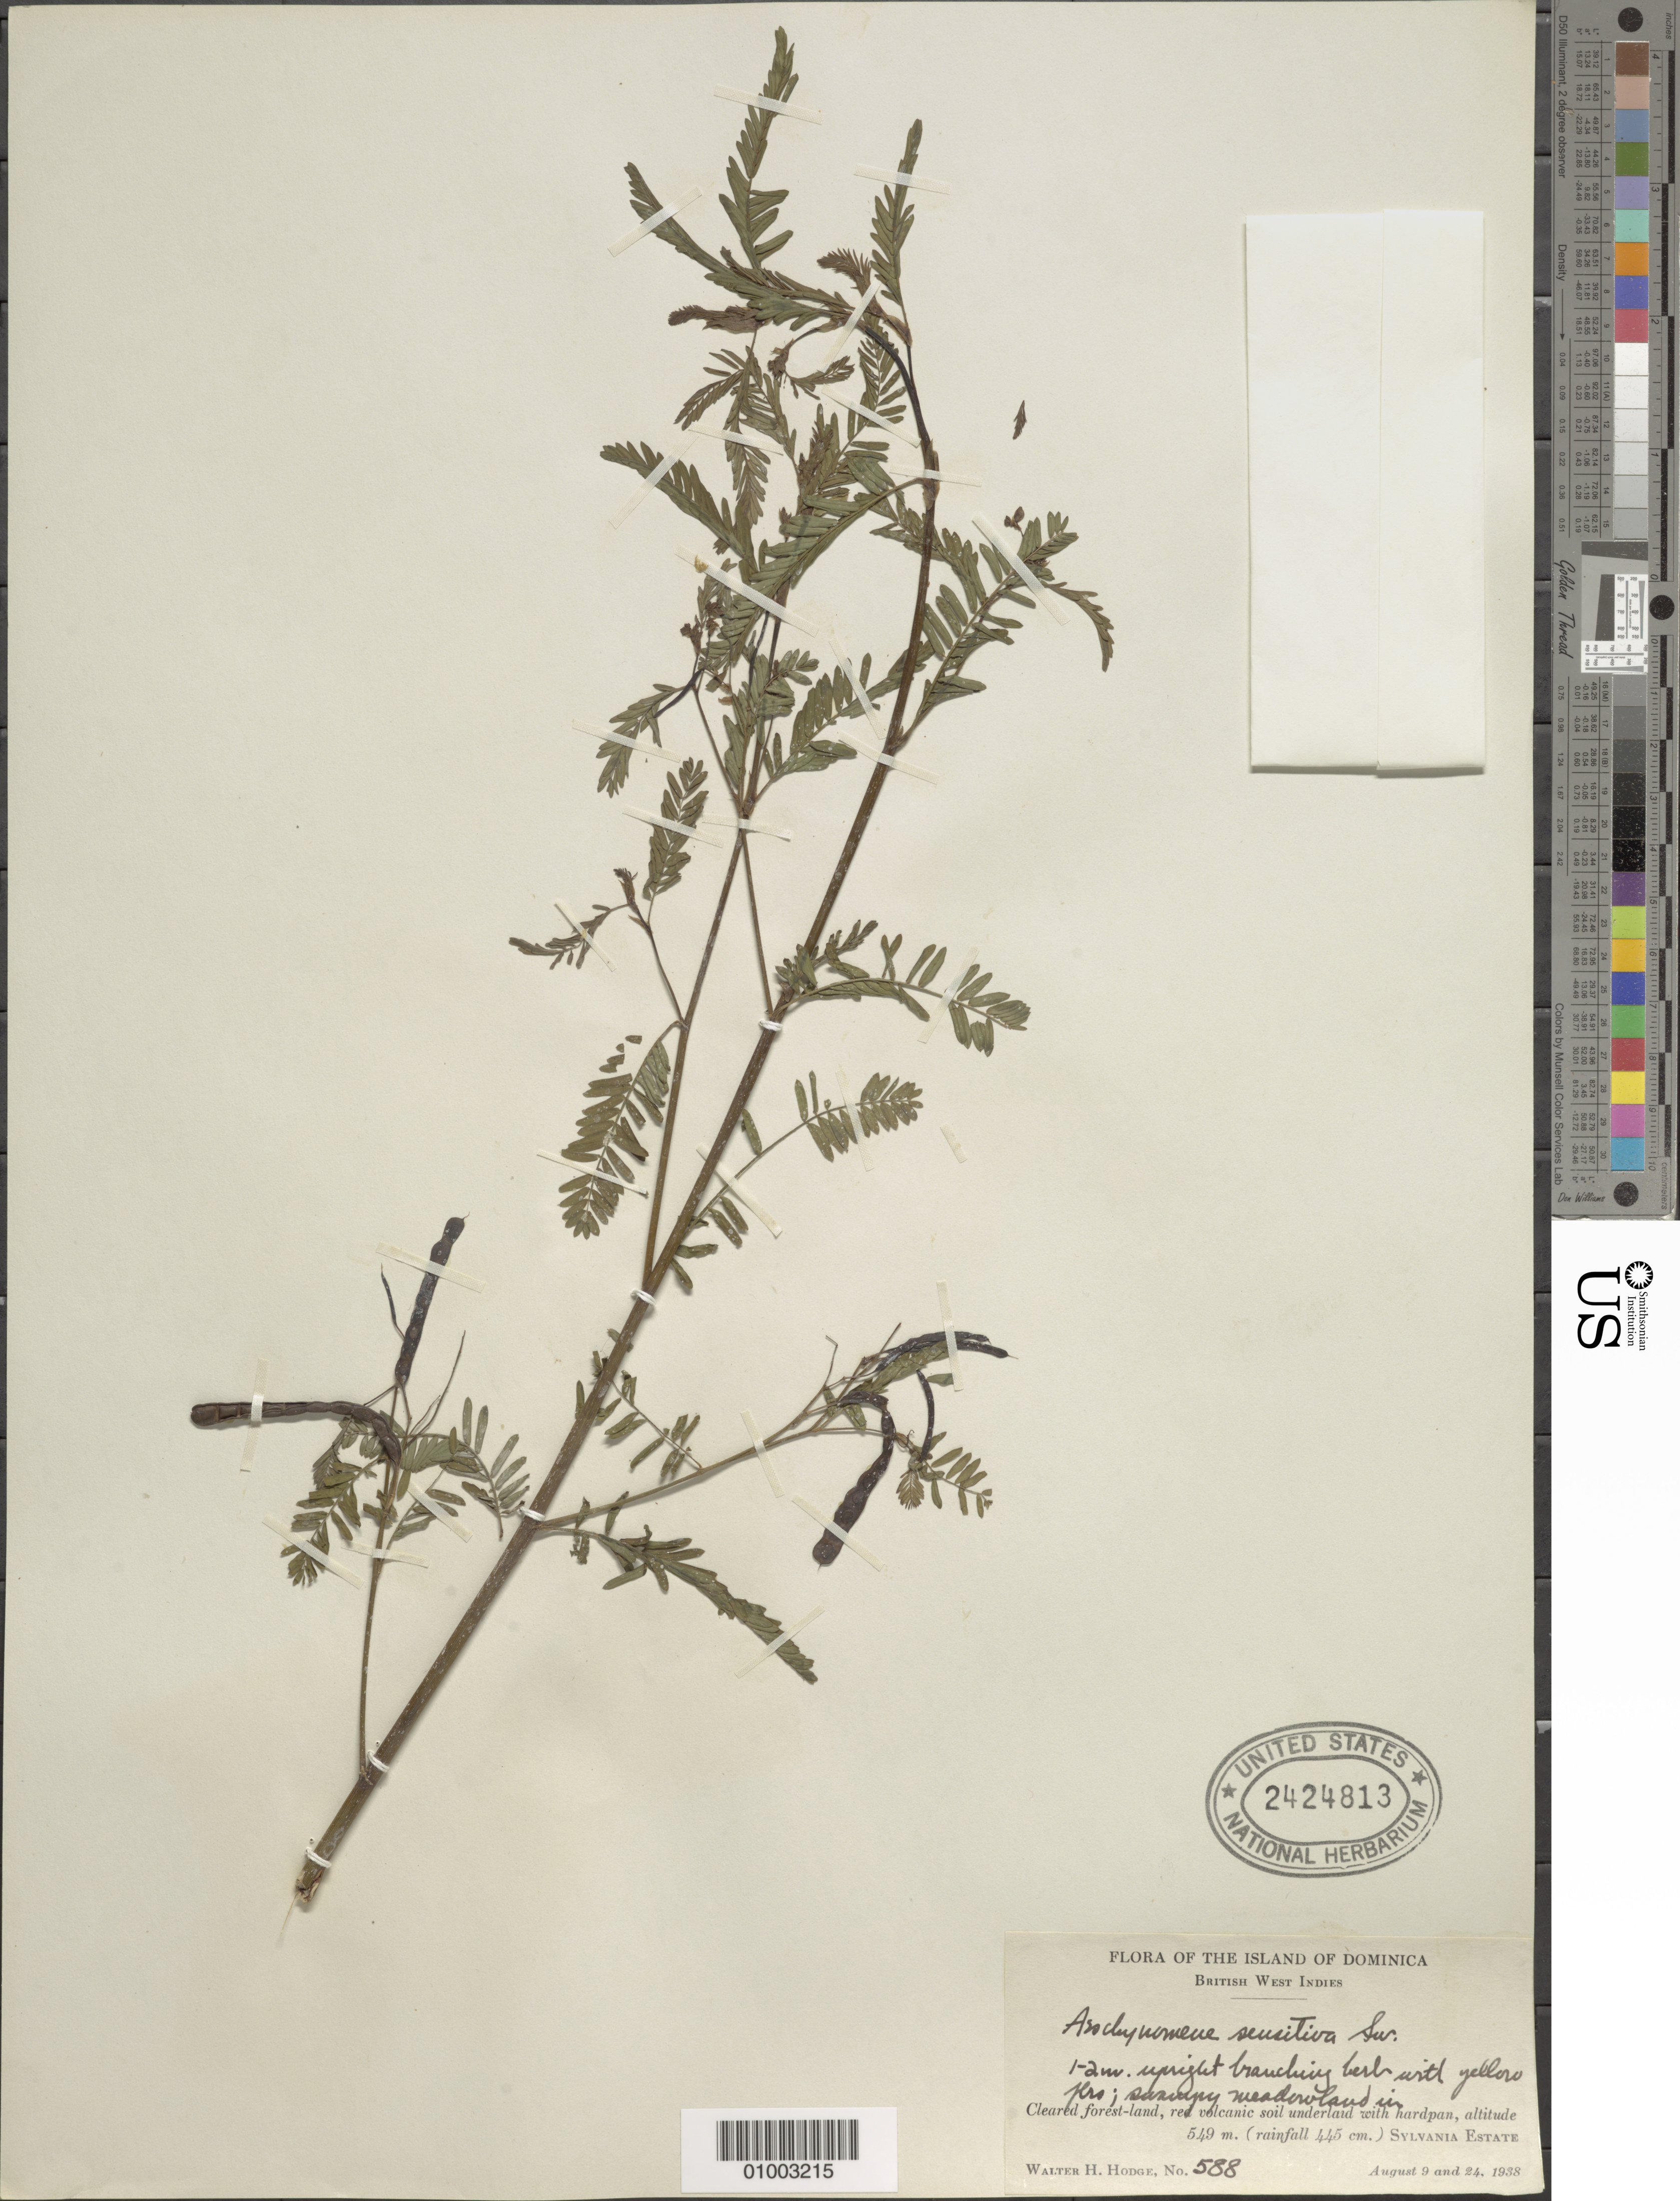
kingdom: Plantae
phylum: Tracheophyta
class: Magnoliopsida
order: Fabales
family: Fabaceae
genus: Aeschynomene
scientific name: Aeschynomene sensitiva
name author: Sw.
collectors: W. Hodge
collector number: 588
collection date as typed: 09 Aug 1938 to 24 Aug 1938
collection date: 1938-08-09/1938-08-24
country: Dominica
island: Dominica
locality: Swampy meadowland in cleared forest land, red volcanic soil underlaid with hardpan, Sylvania Estate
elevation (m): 549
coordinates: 0 N, 0 E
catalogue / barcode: US 2424813